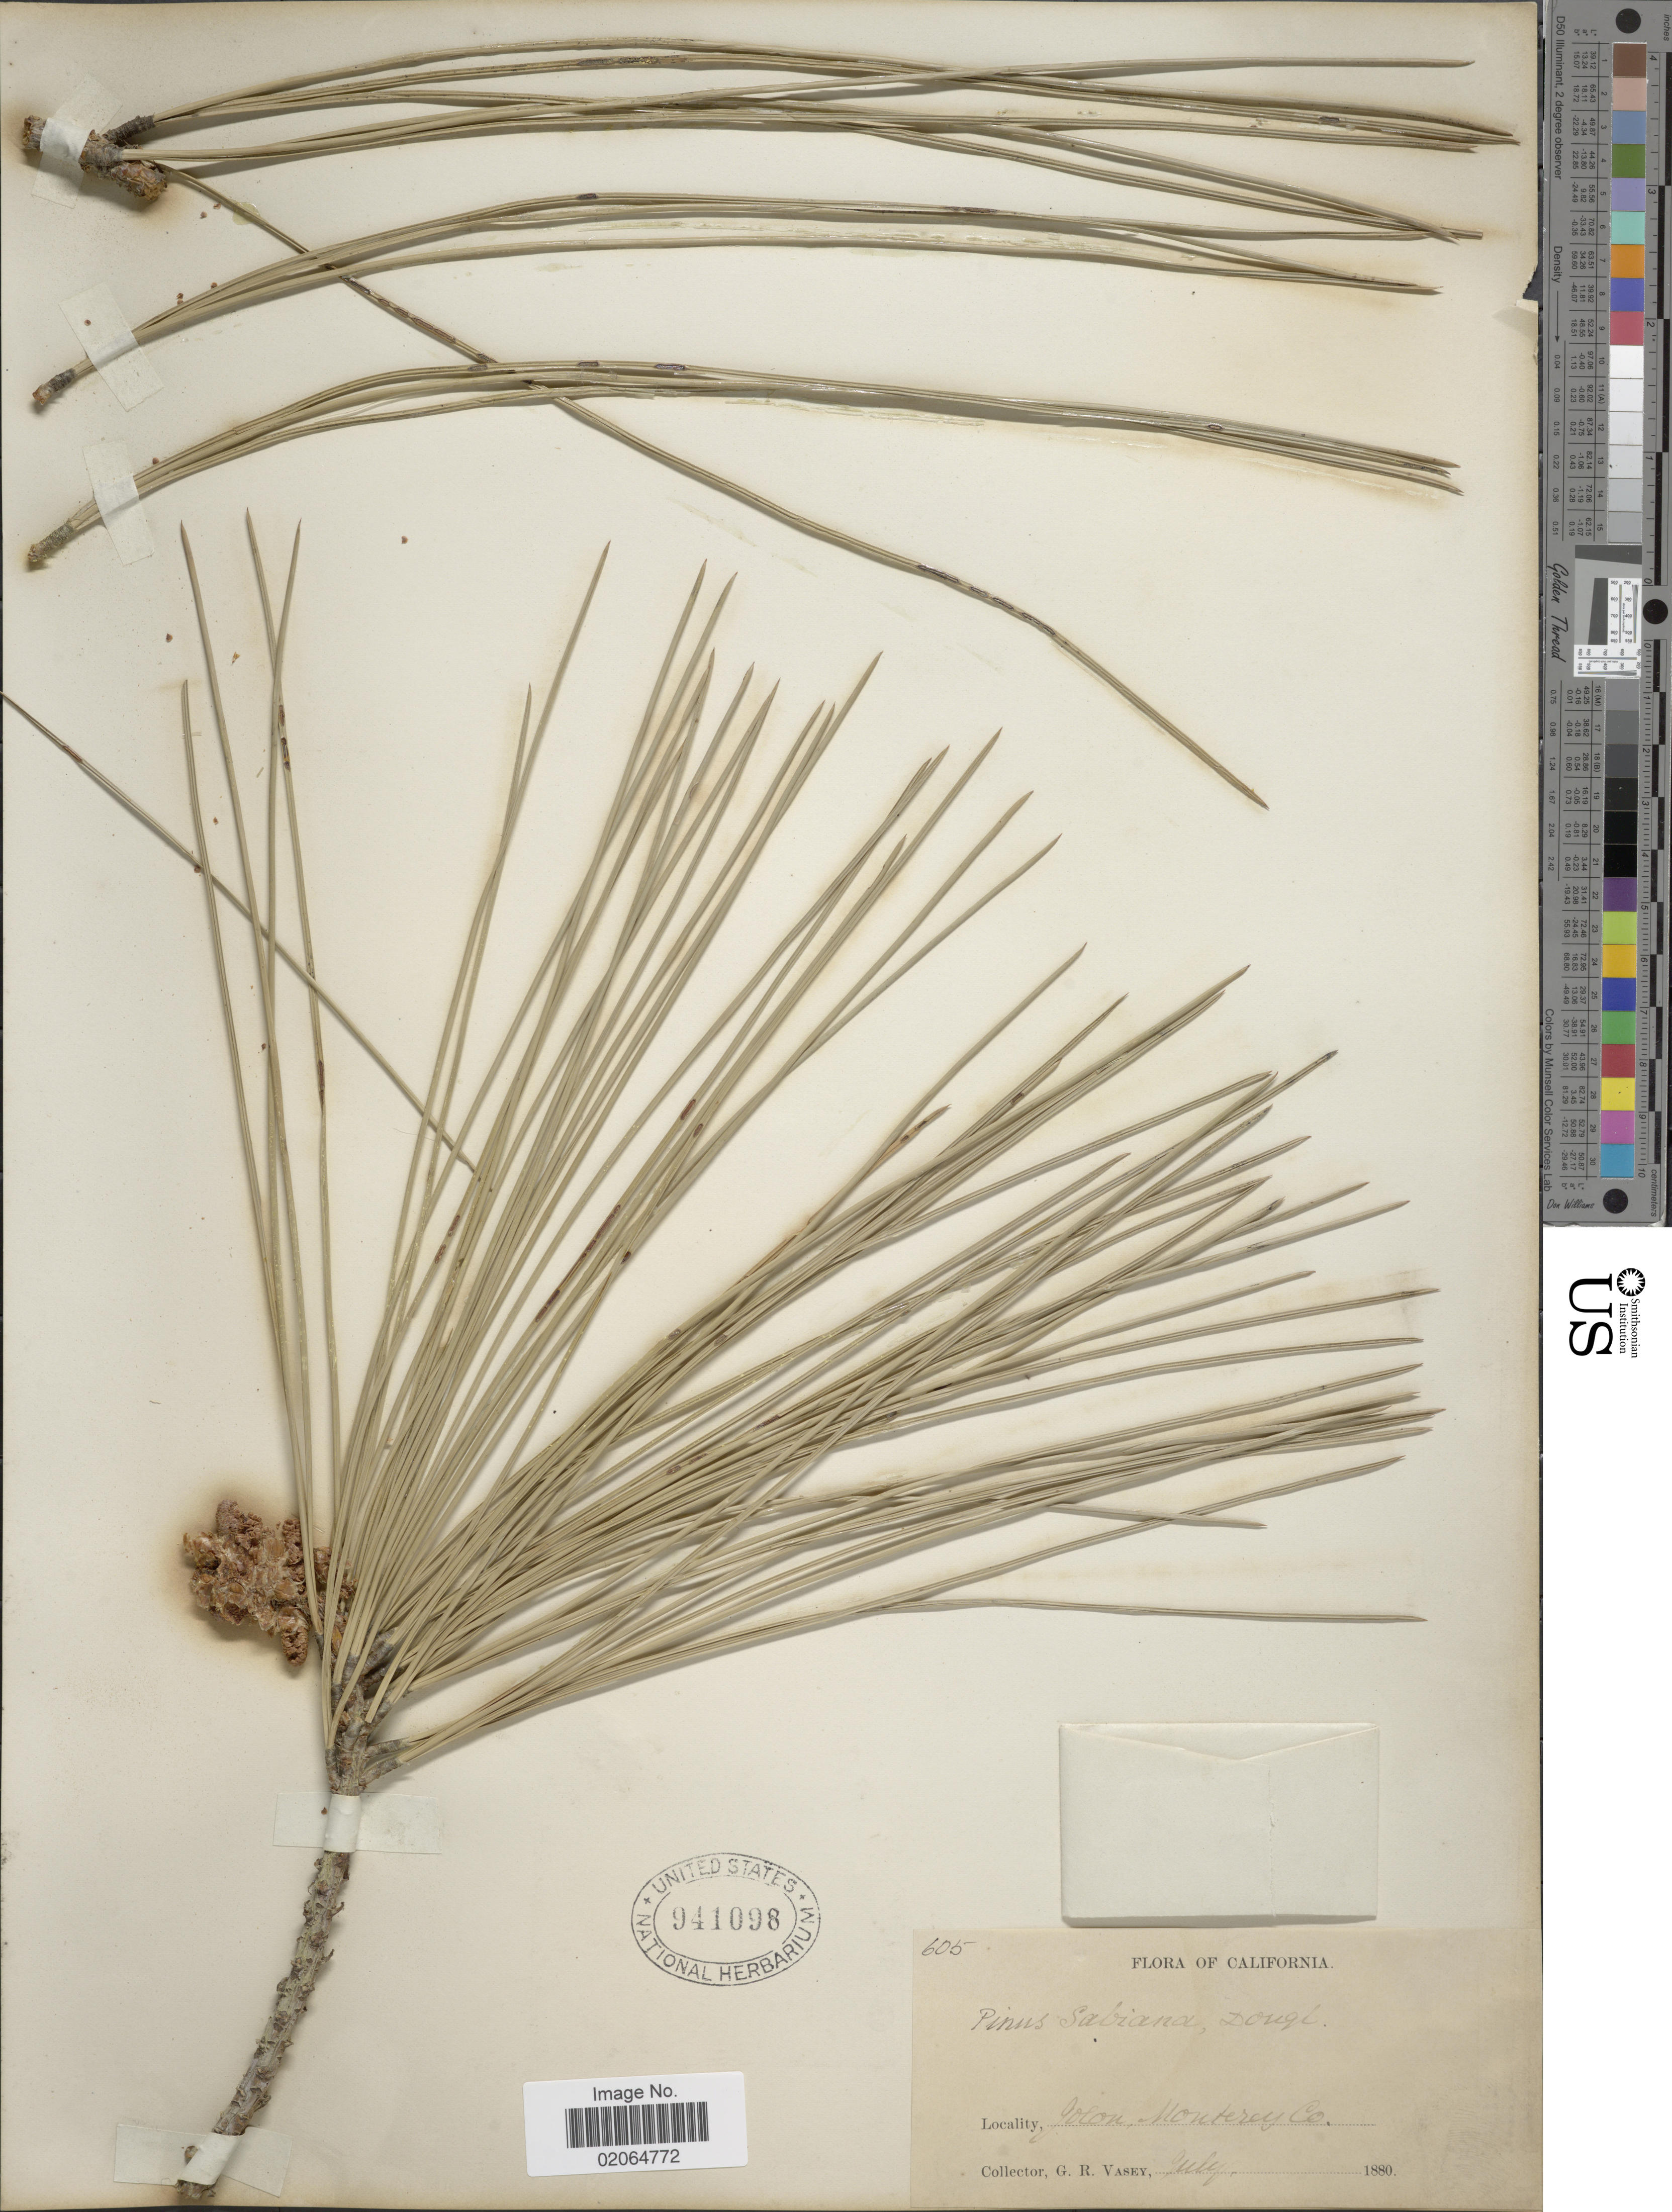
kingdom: Plantae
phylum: Tracheophyta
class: Pinopsida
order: Pinales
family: Pinaceae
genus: Pinus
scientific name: Pinus sabiniana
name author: Douglas ex D. Don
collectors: G. R. Vasey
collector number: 605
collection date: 1880-07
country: United States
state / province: California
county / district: Monterey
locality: Jolon, Monterey Co.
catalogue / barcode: US 941098